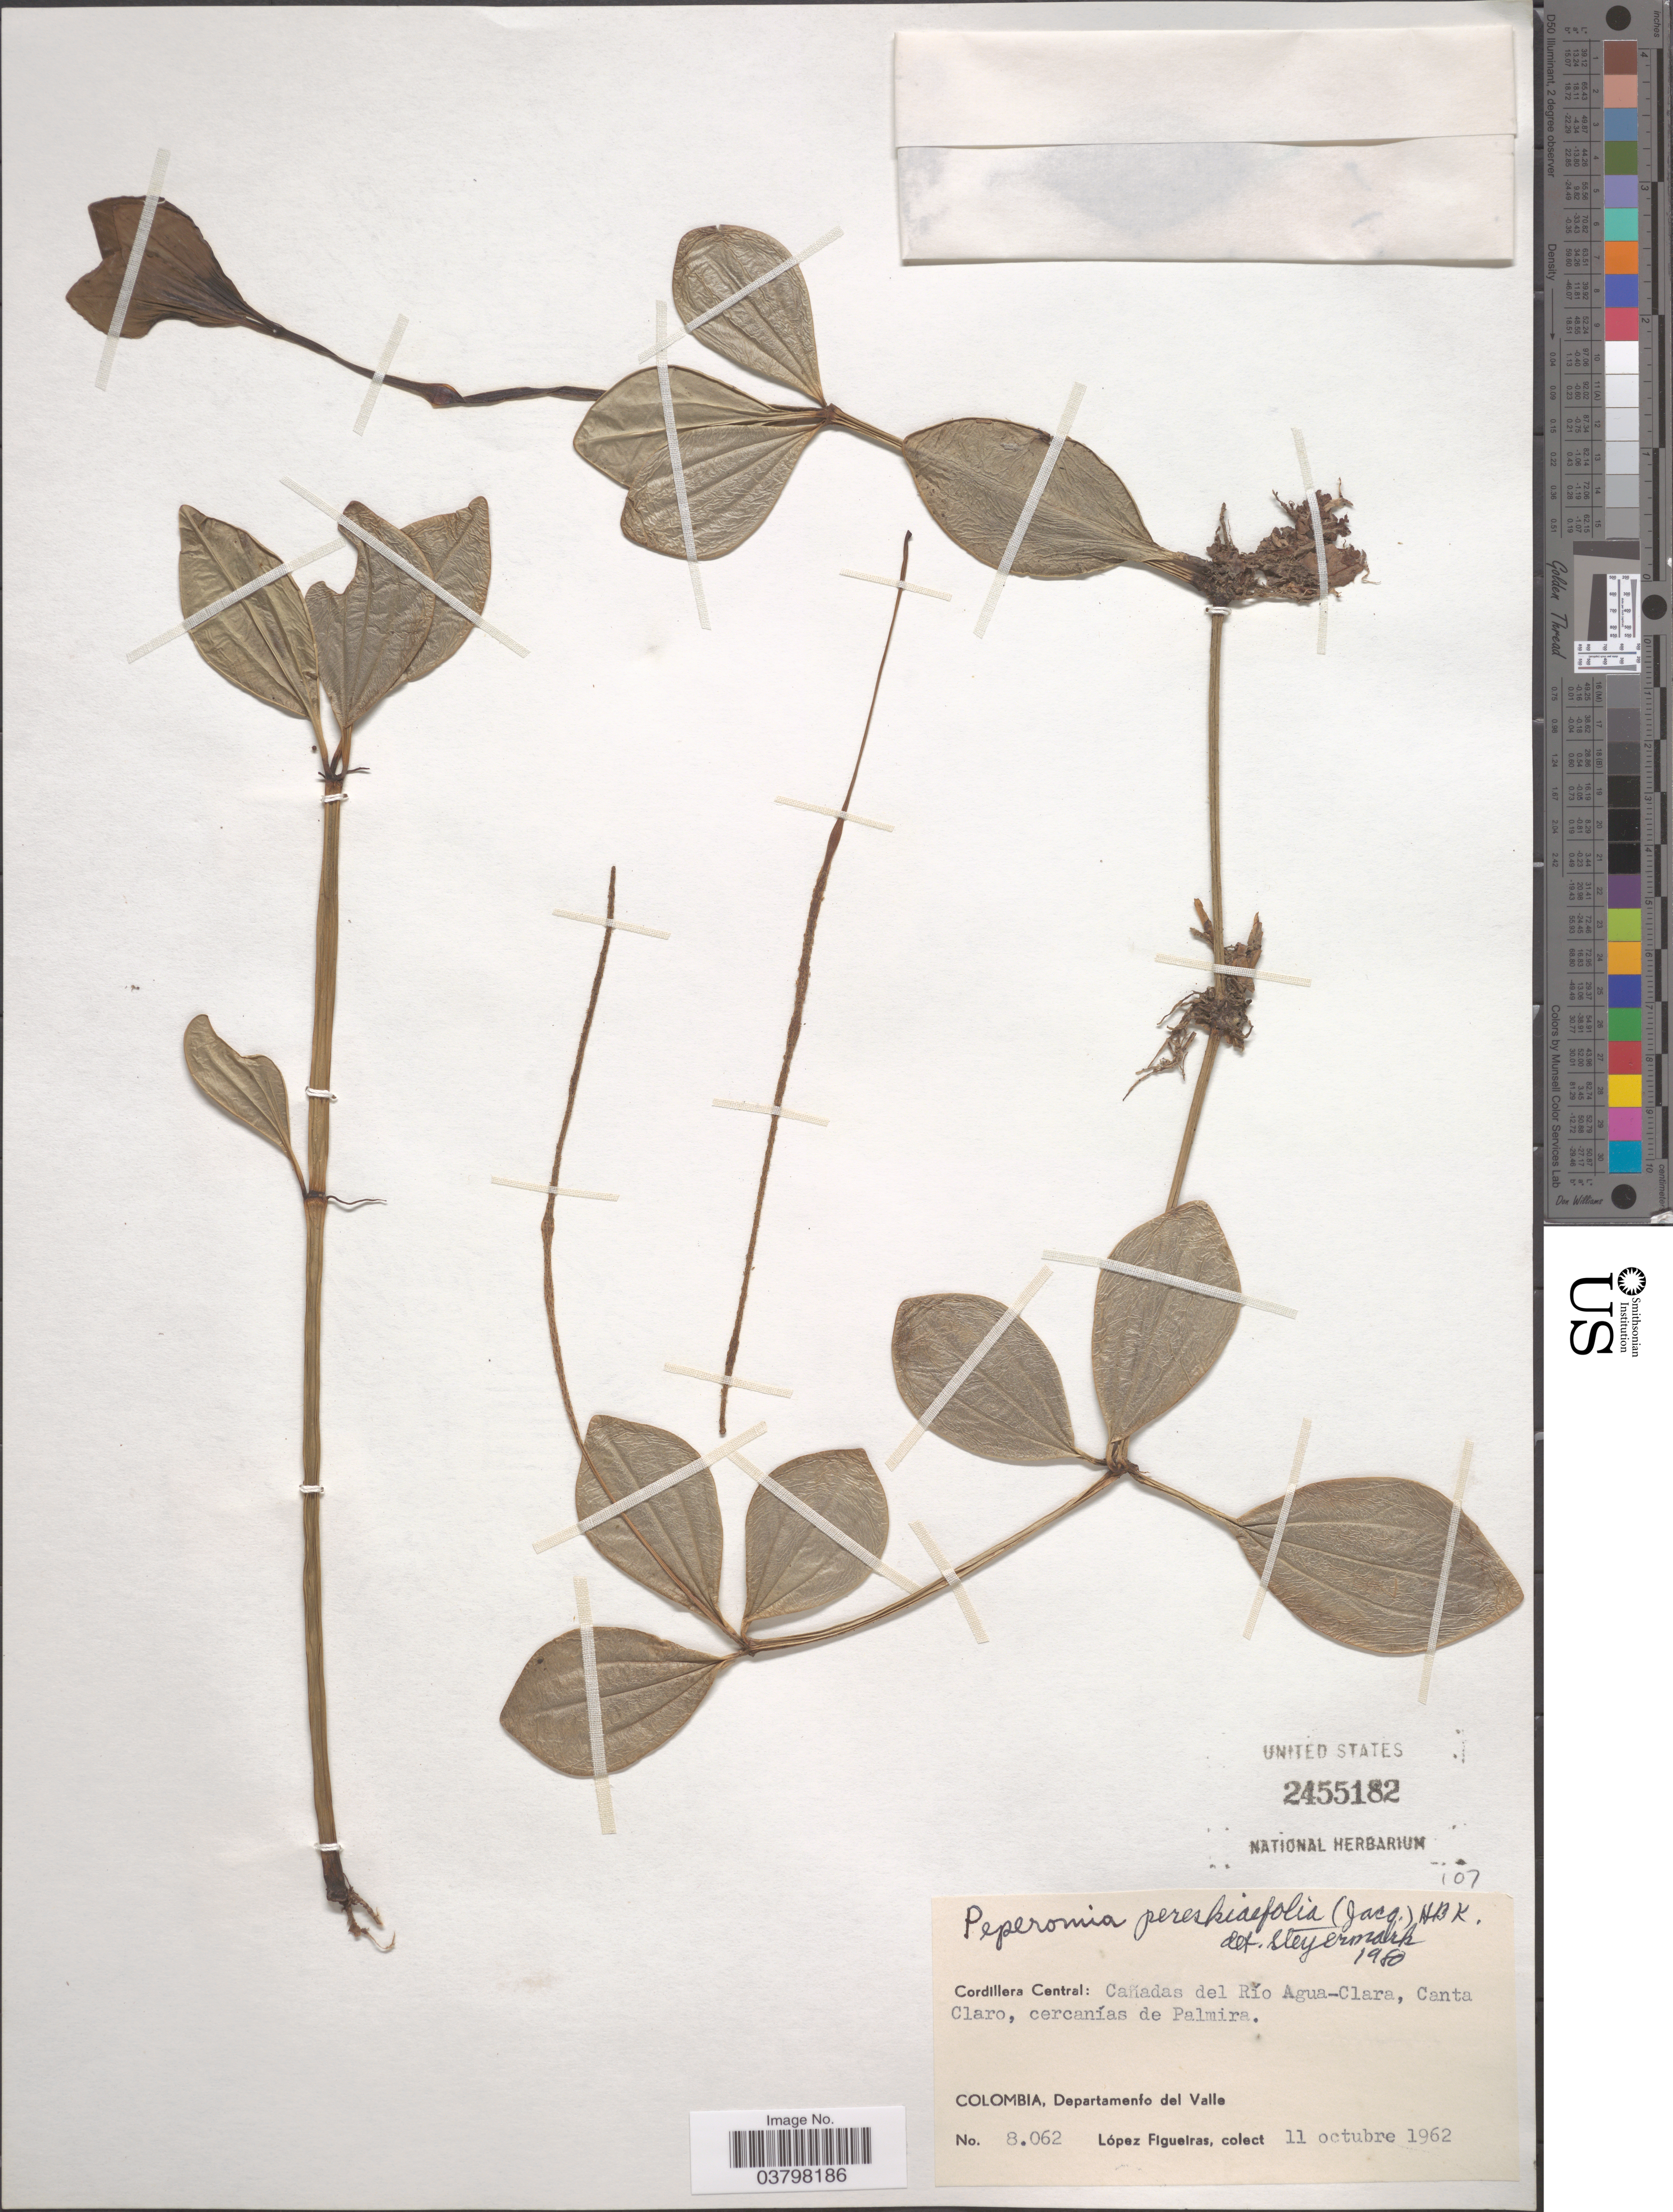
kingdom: Plantae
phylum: Tracheophyta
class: Magnoliopsida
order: Piperales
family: Piperaceae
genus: Peperomia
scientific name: Peperomia pereskiifolia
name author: (Jacq.) Kunth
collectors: M. López Figueiras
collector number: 8062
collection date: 1962-10-11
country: Colombia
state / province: Valle del Cauca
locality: Cordillera Central: Cañadas del Rio Agua-Clara, Canta Claro, cercanías de Palmira. Departamento del Valle.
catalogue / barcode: US 2455182